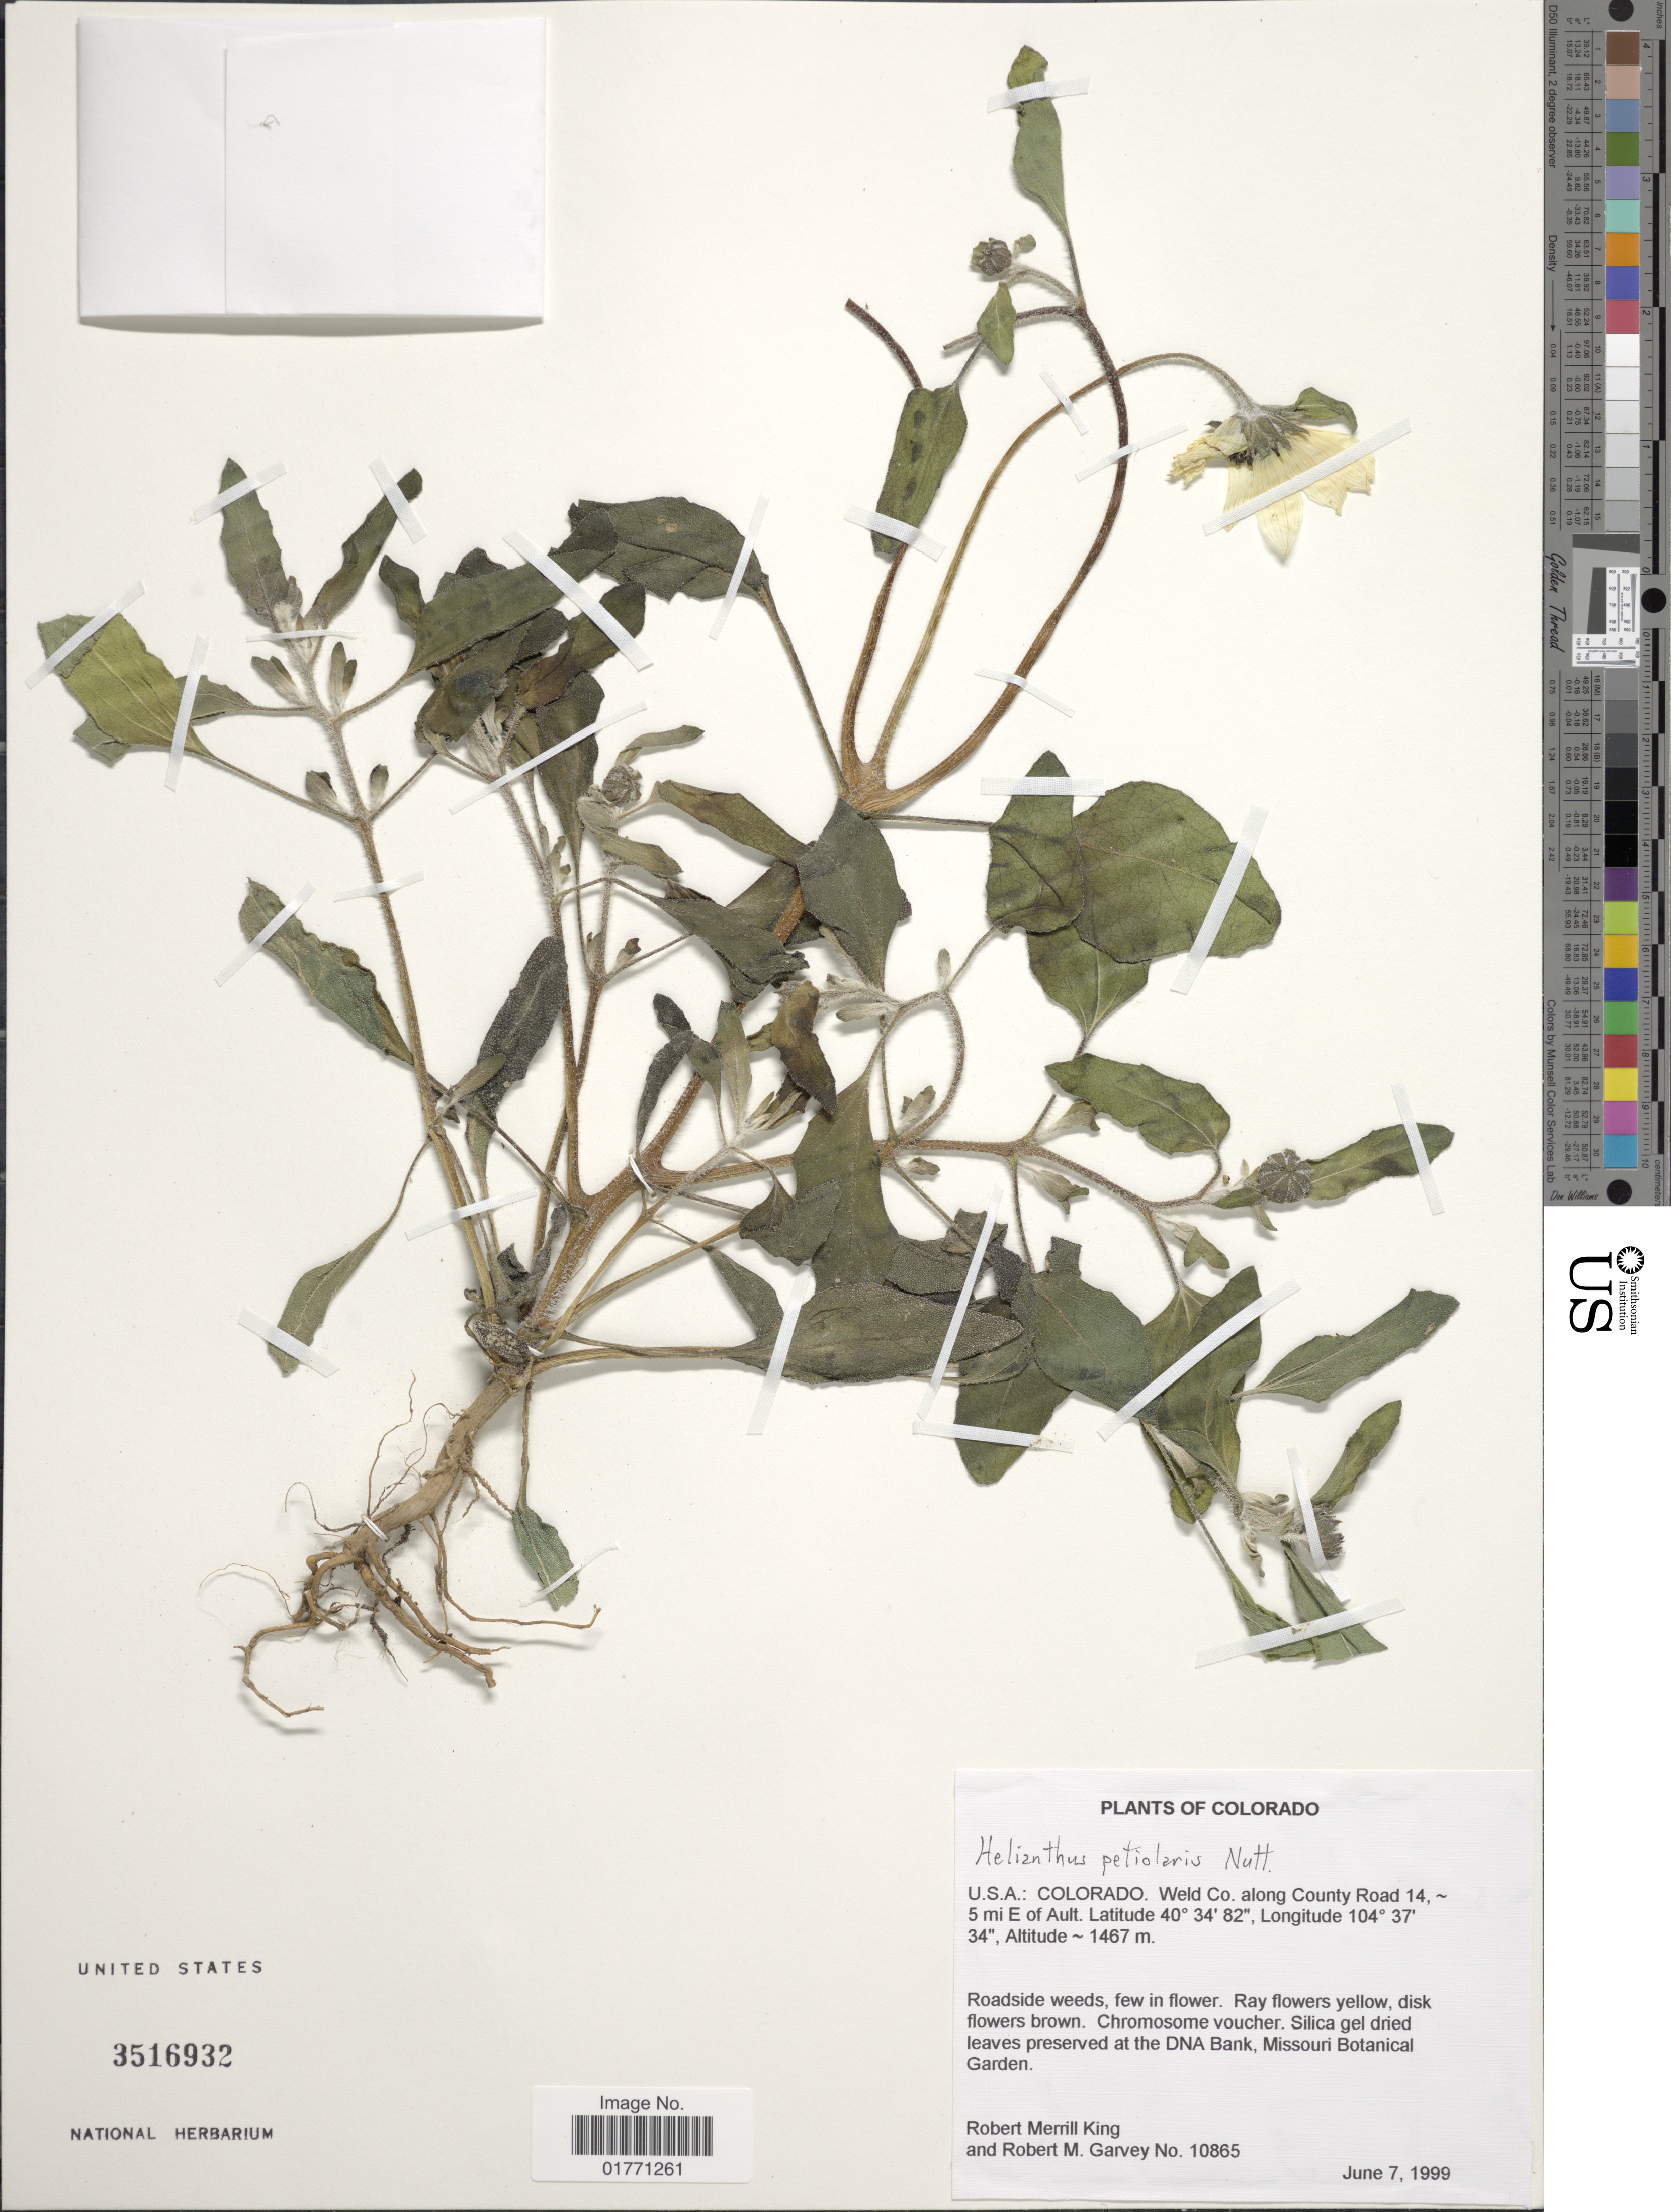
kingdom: Plantae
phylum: Tracheophyta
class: Magnoliopsida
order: Asterales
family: Asteraceae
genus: Helianthus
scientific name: Helianthus petiolaris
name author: Nutt.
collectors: R. M. King & R. Garvey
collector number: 10865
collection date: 1999-06-07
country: United States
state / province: Colorado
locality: Weld Co., along County Road 14, 5mi E of Ault, roadside weeds.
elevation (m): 1467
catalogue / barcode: US 3516932